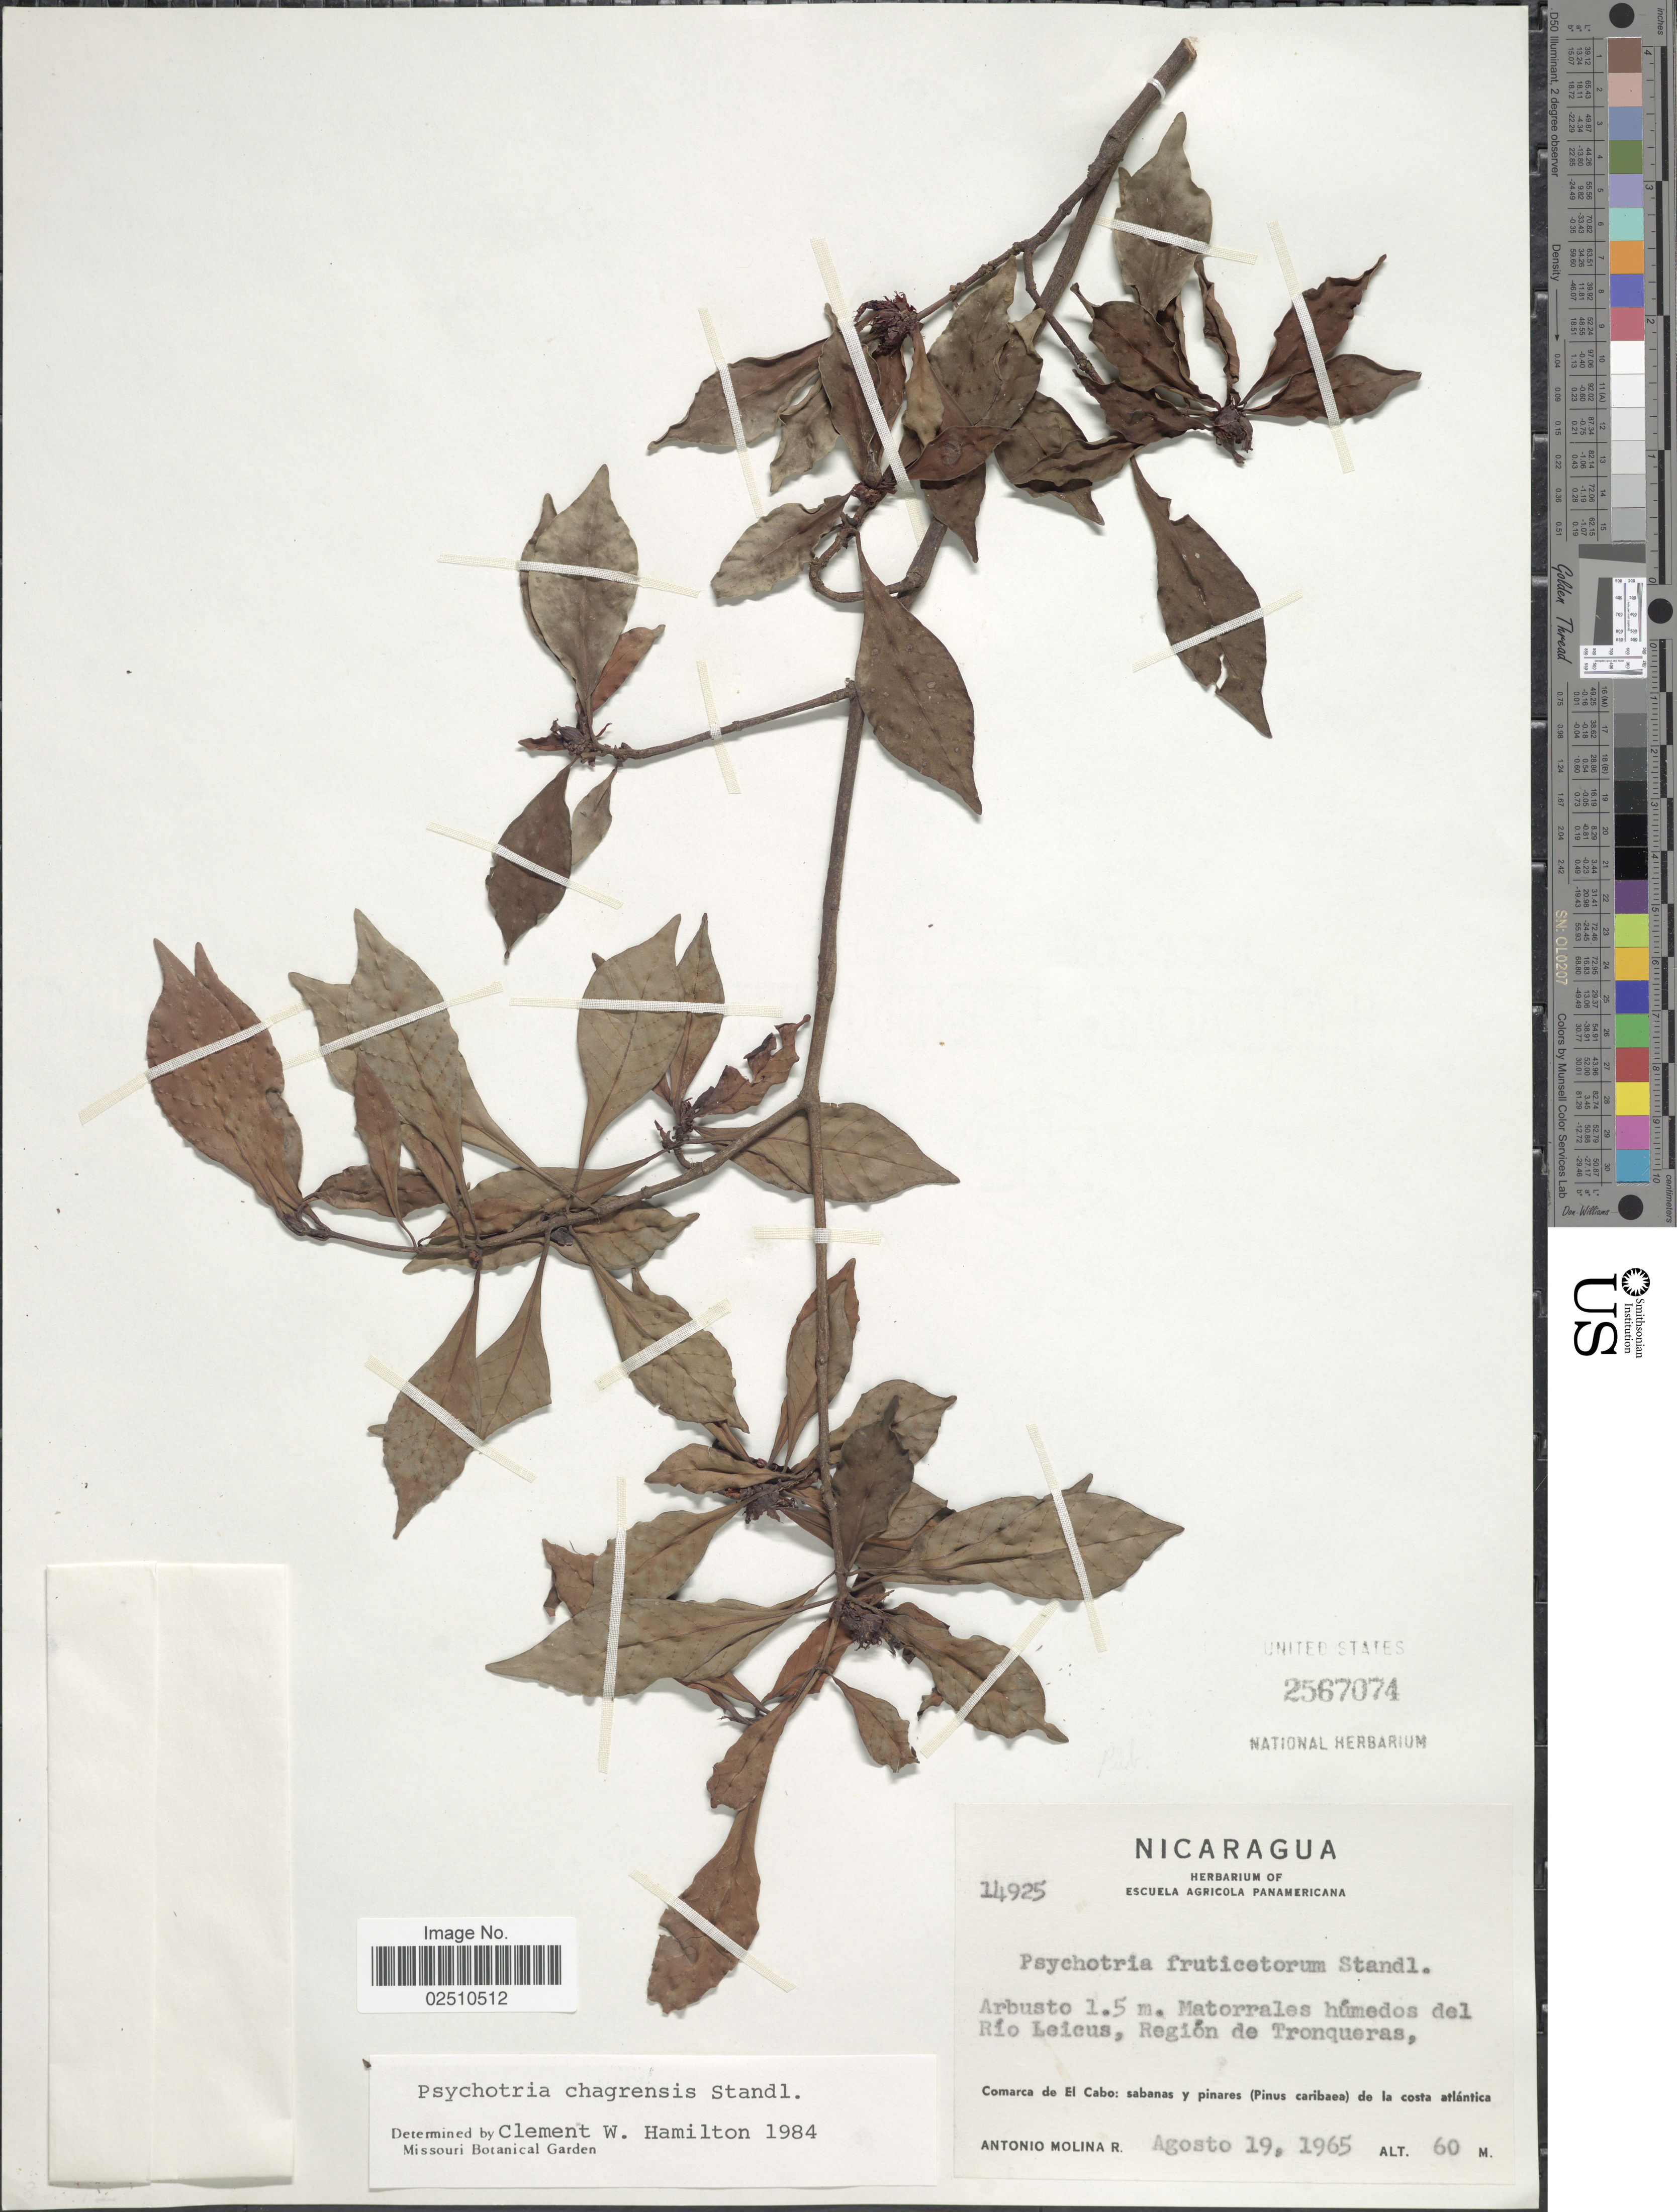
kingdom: Plantae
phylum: Tracheophyta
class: Magnoliopsida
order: Gentianales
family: Rubiaceae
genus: Psychotria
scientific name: Psychotria chagrensis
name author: Standl.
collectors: A. Molina R.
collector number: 14925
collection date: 1965-08-19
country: Nicaragua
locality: Rio Leicus, Region de Tronqueras, Comarca de El Cabo, sabanas y pinares de la costa atlantica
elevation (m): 60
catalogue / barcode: US 2567074